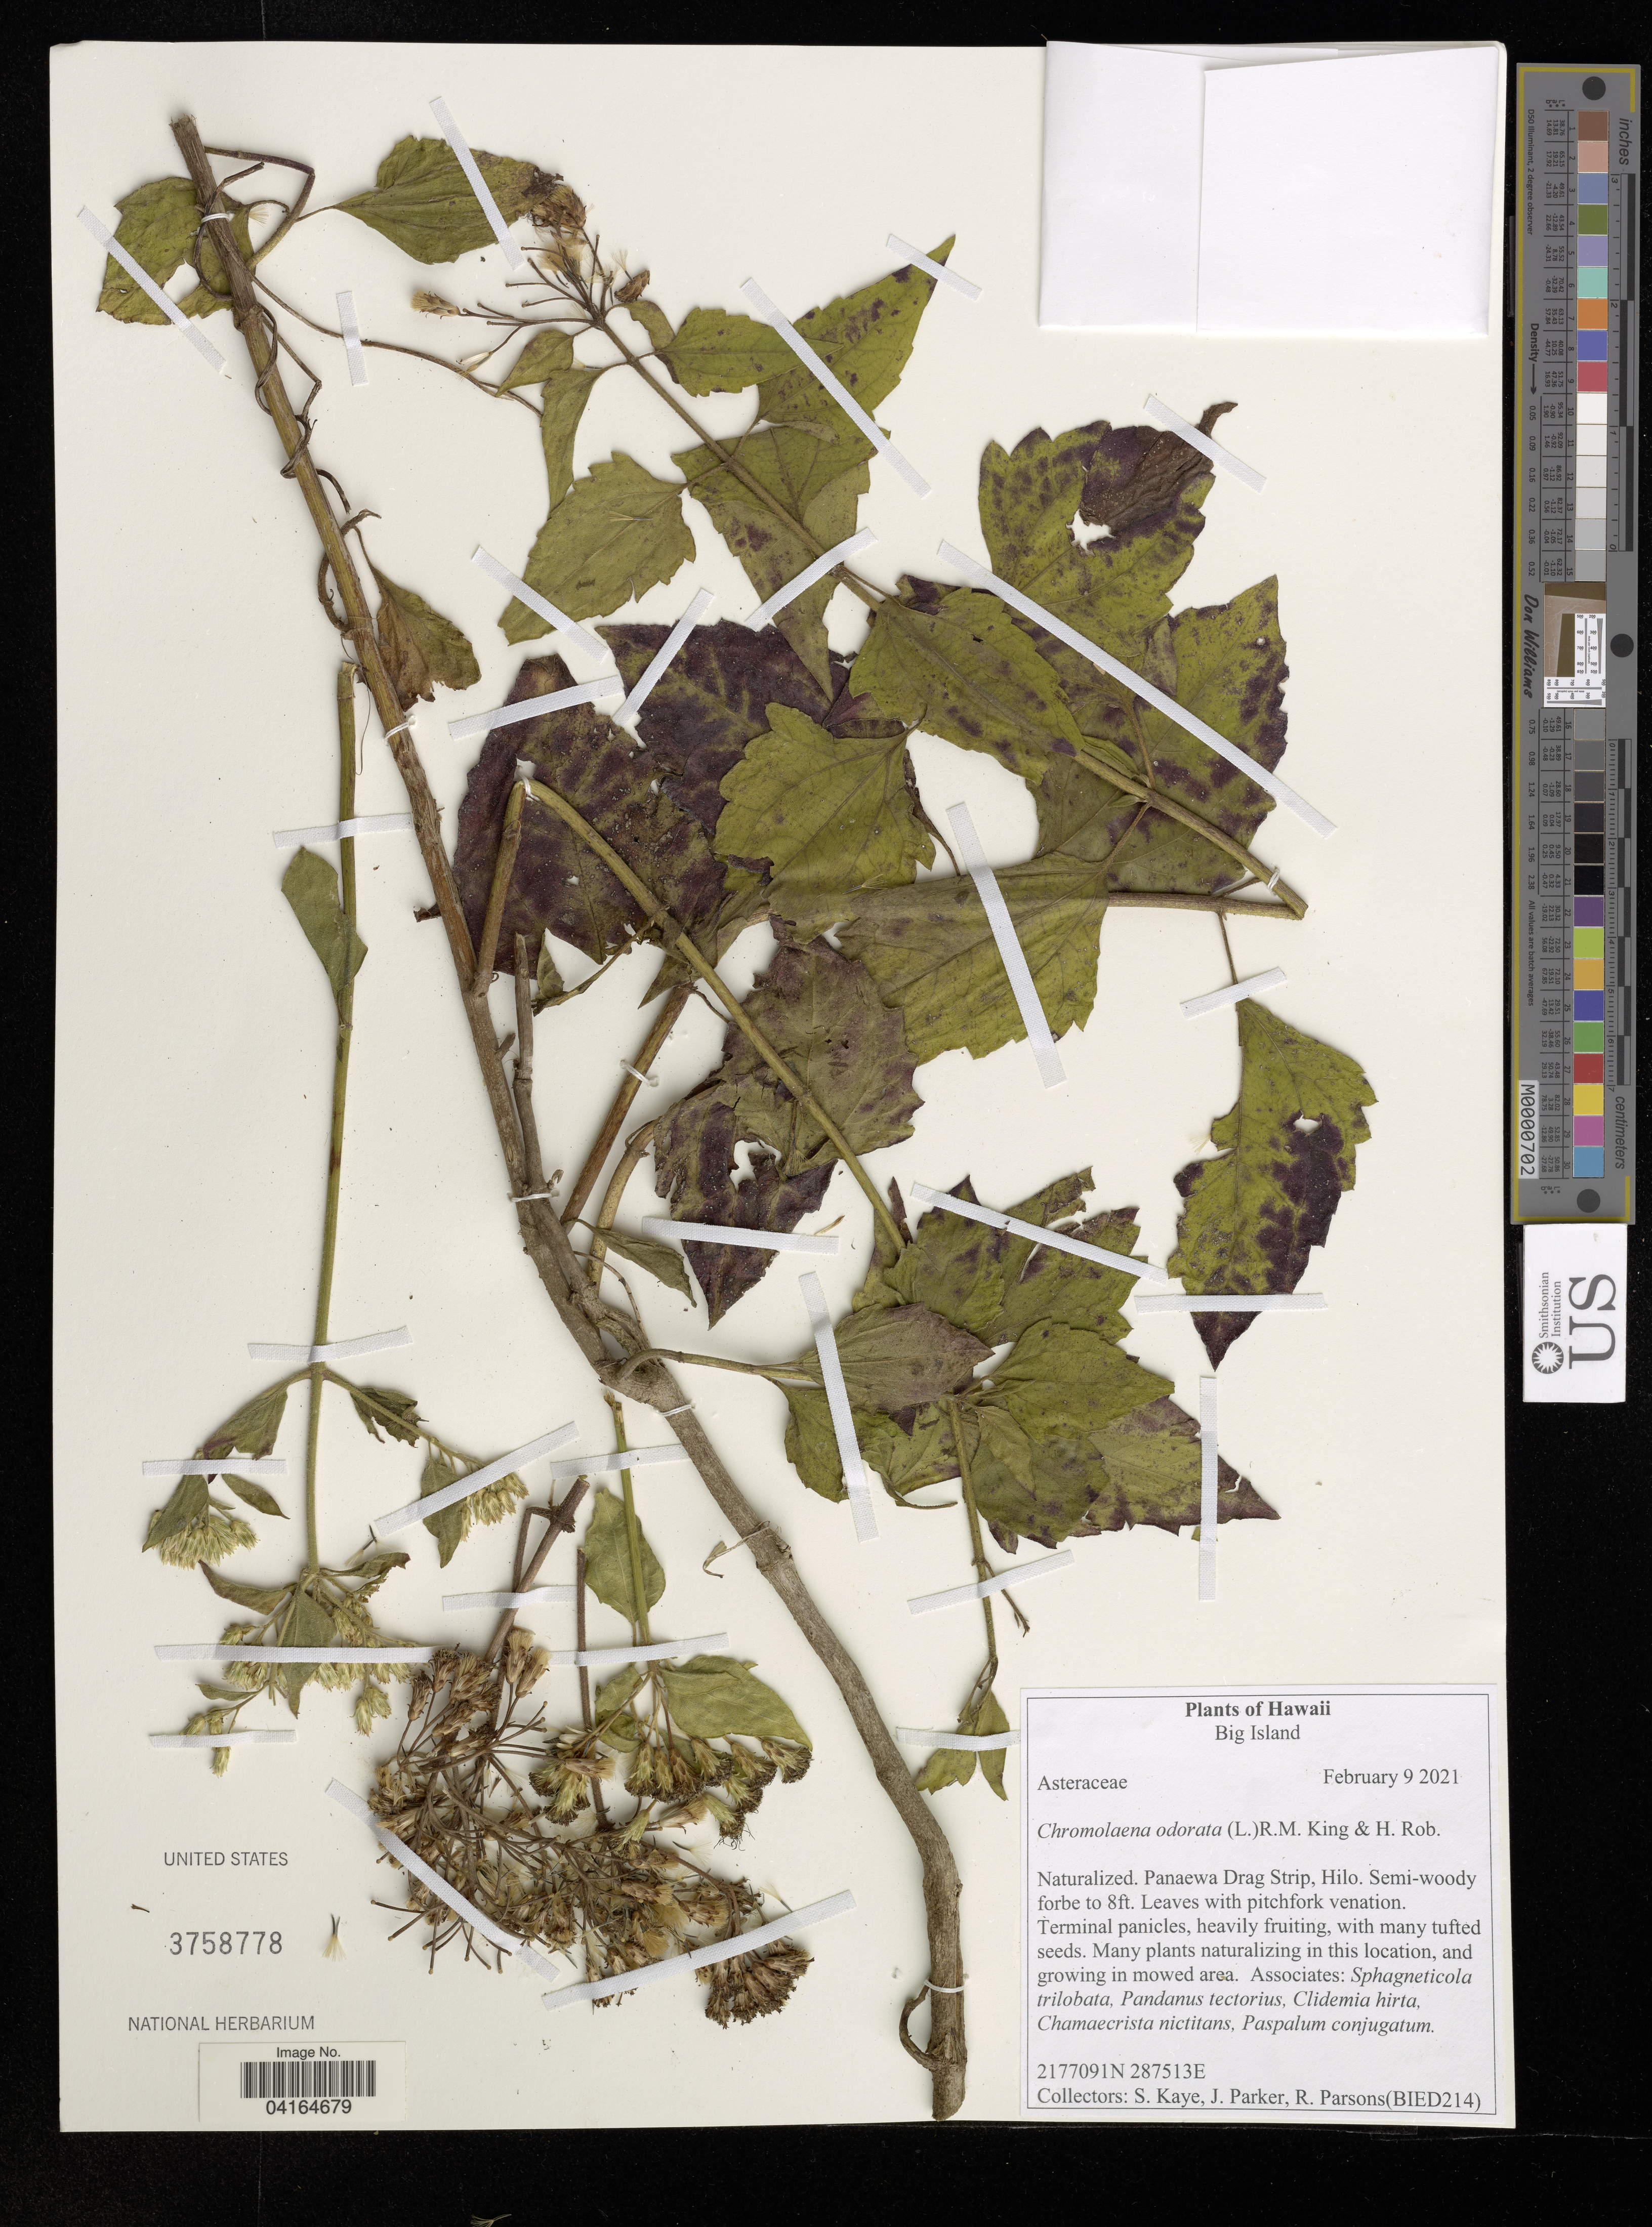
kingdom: Plantae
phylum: Tracheophyta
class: Magnoliopsida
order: Asterales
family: Asteraceae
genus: Chromolaena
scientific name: Chromolaena odorata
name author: (L.) R.M. King & H. Rob.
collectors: S. Kaye, J. Parker & R. Parsons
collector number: BIED214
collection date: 2021-02-09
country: United States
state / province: Hawaii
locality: Big Island.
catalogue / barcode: US 3758778